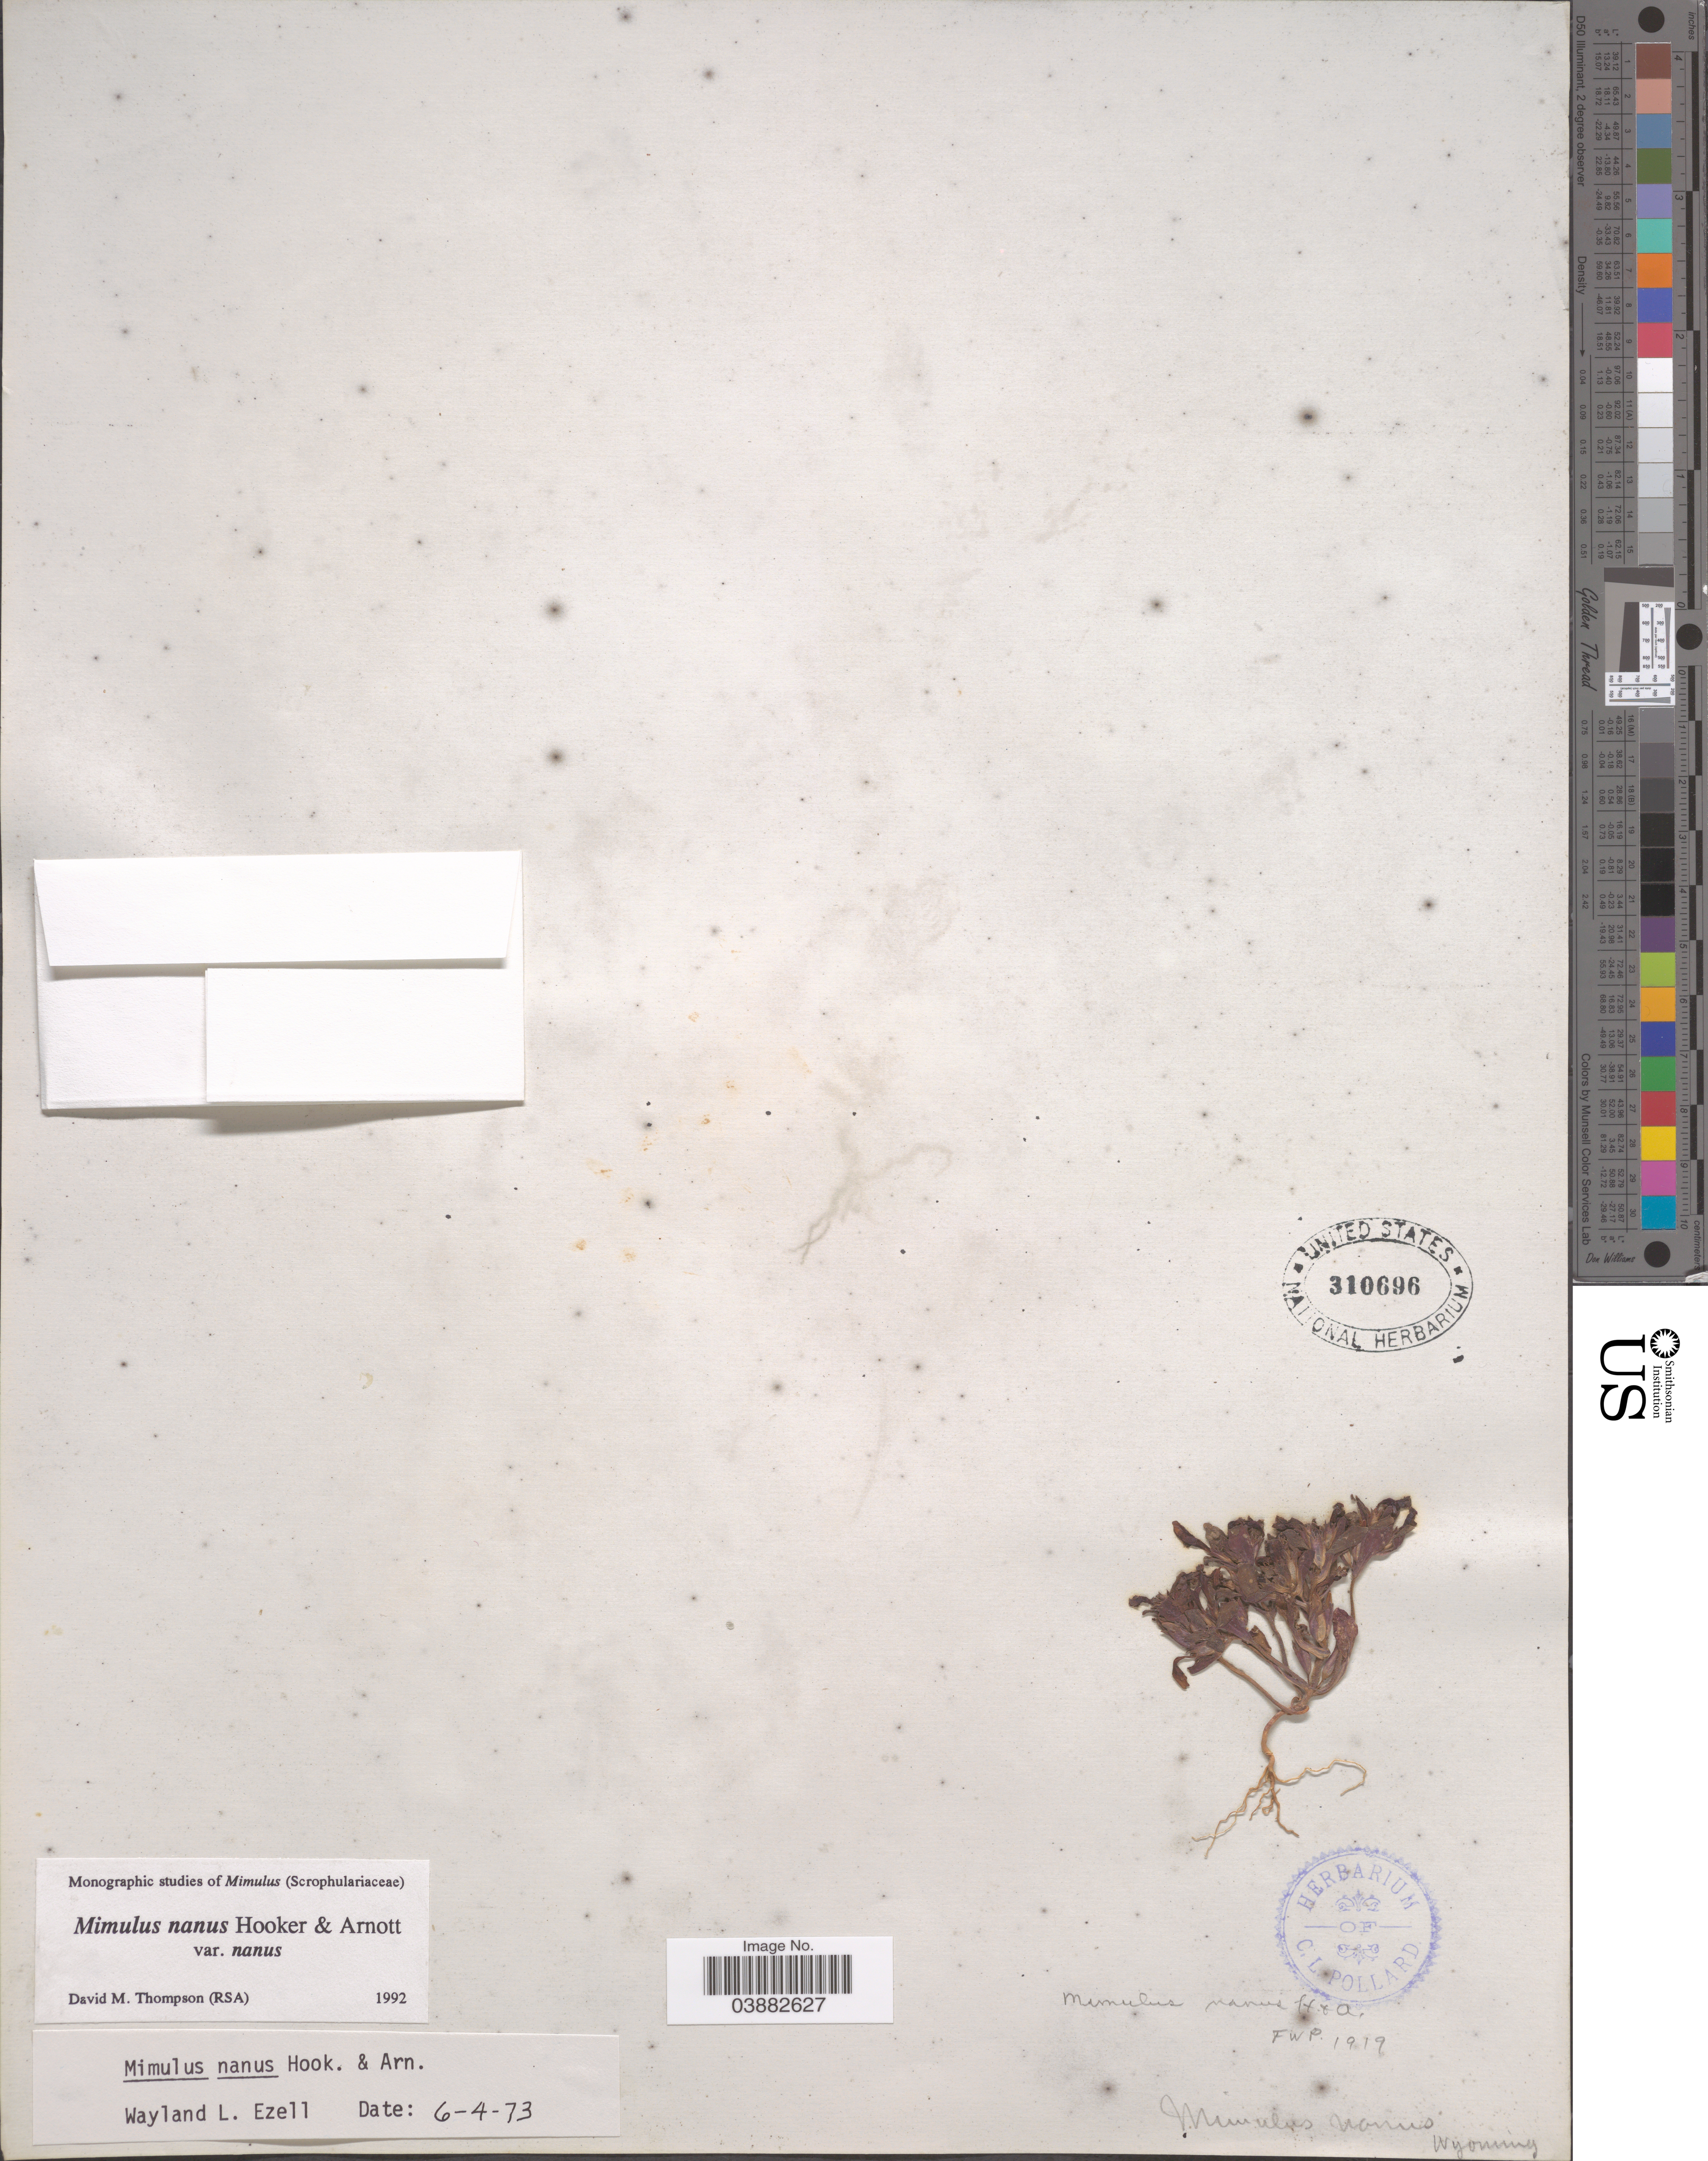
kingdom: Plantae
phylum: Tracheophyta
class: Magnoliopsida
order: Lamiales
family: Phrymaceae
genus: Mimulus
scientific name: Mimulus nanus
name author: Hook. & Arn.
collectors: ex herb. C.L. Pollard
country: United States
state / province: Wyoming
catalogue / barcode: US 310696